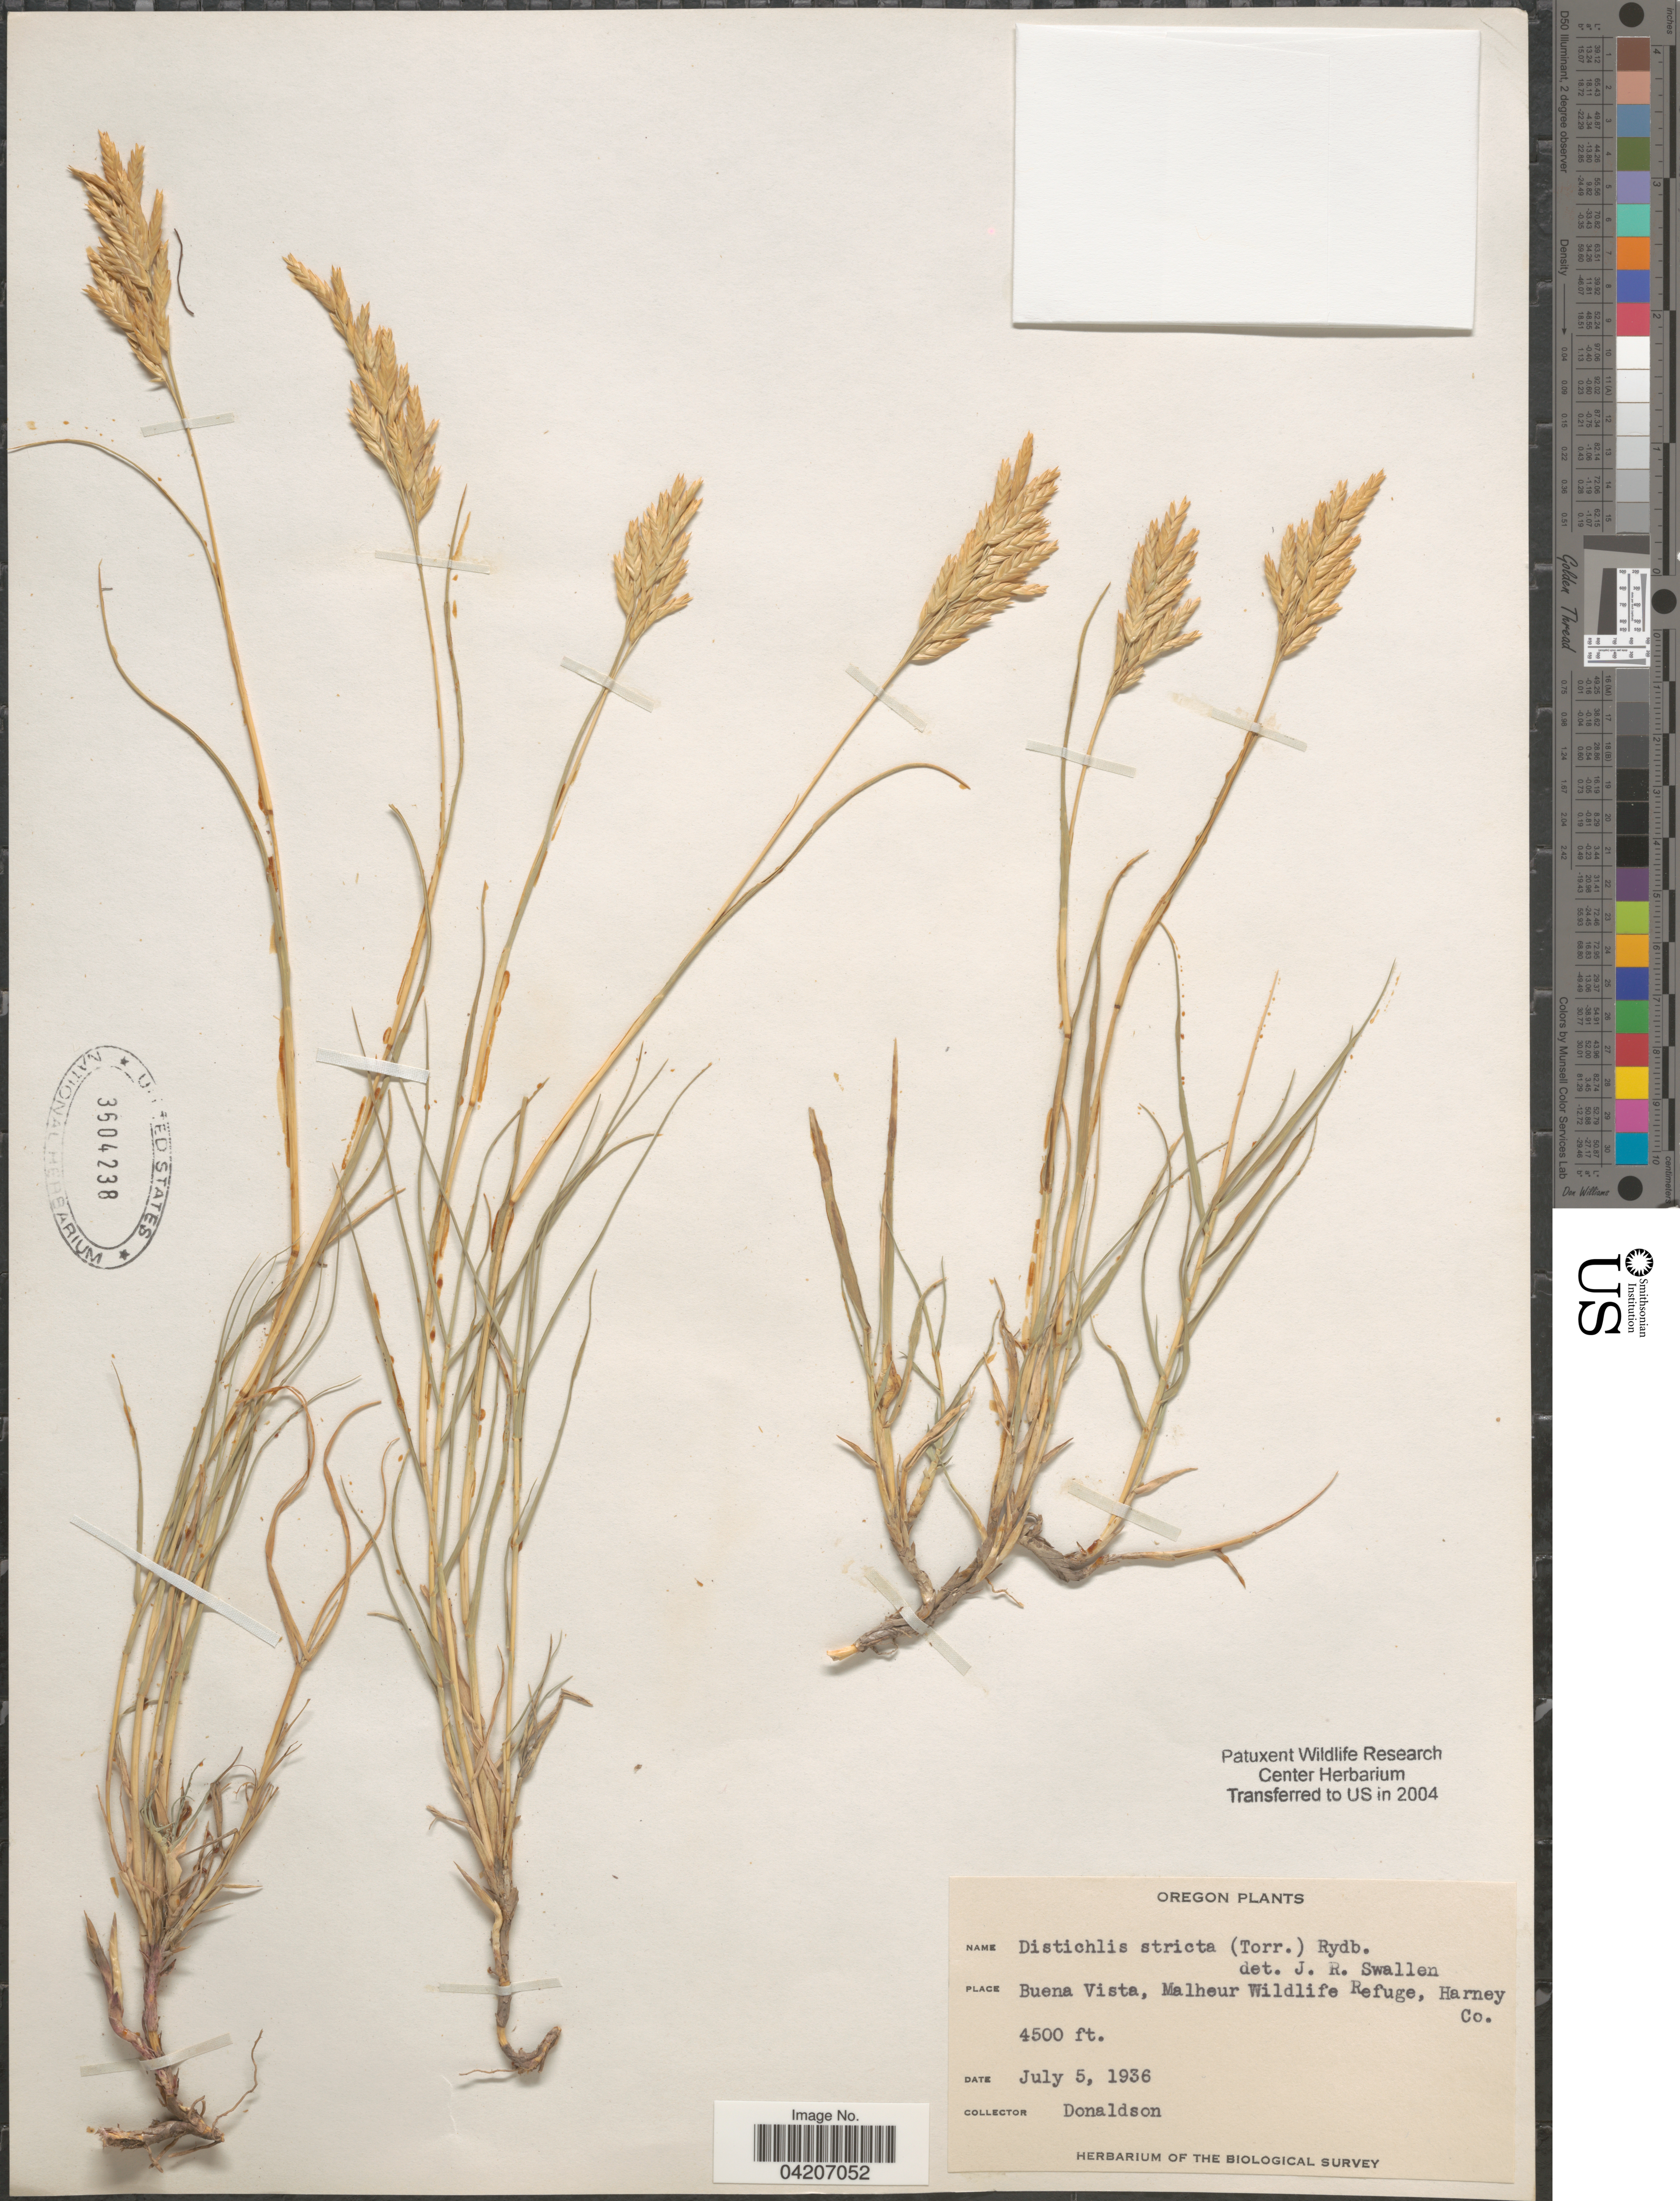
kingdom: Plantae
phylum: Tracheophyta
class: Liliopsida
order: Poales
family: Poaceae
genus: Distichlis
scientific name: Distichlis spicata subsp. stricta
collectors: -. Donaldson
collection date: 1936-07-05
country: United States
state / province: Oregon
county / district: Harney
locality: Buena Vista, Malheur Wildlife Refuge, Harney Co. The Biological Survey.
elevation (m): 1372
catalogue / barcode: US 3604238